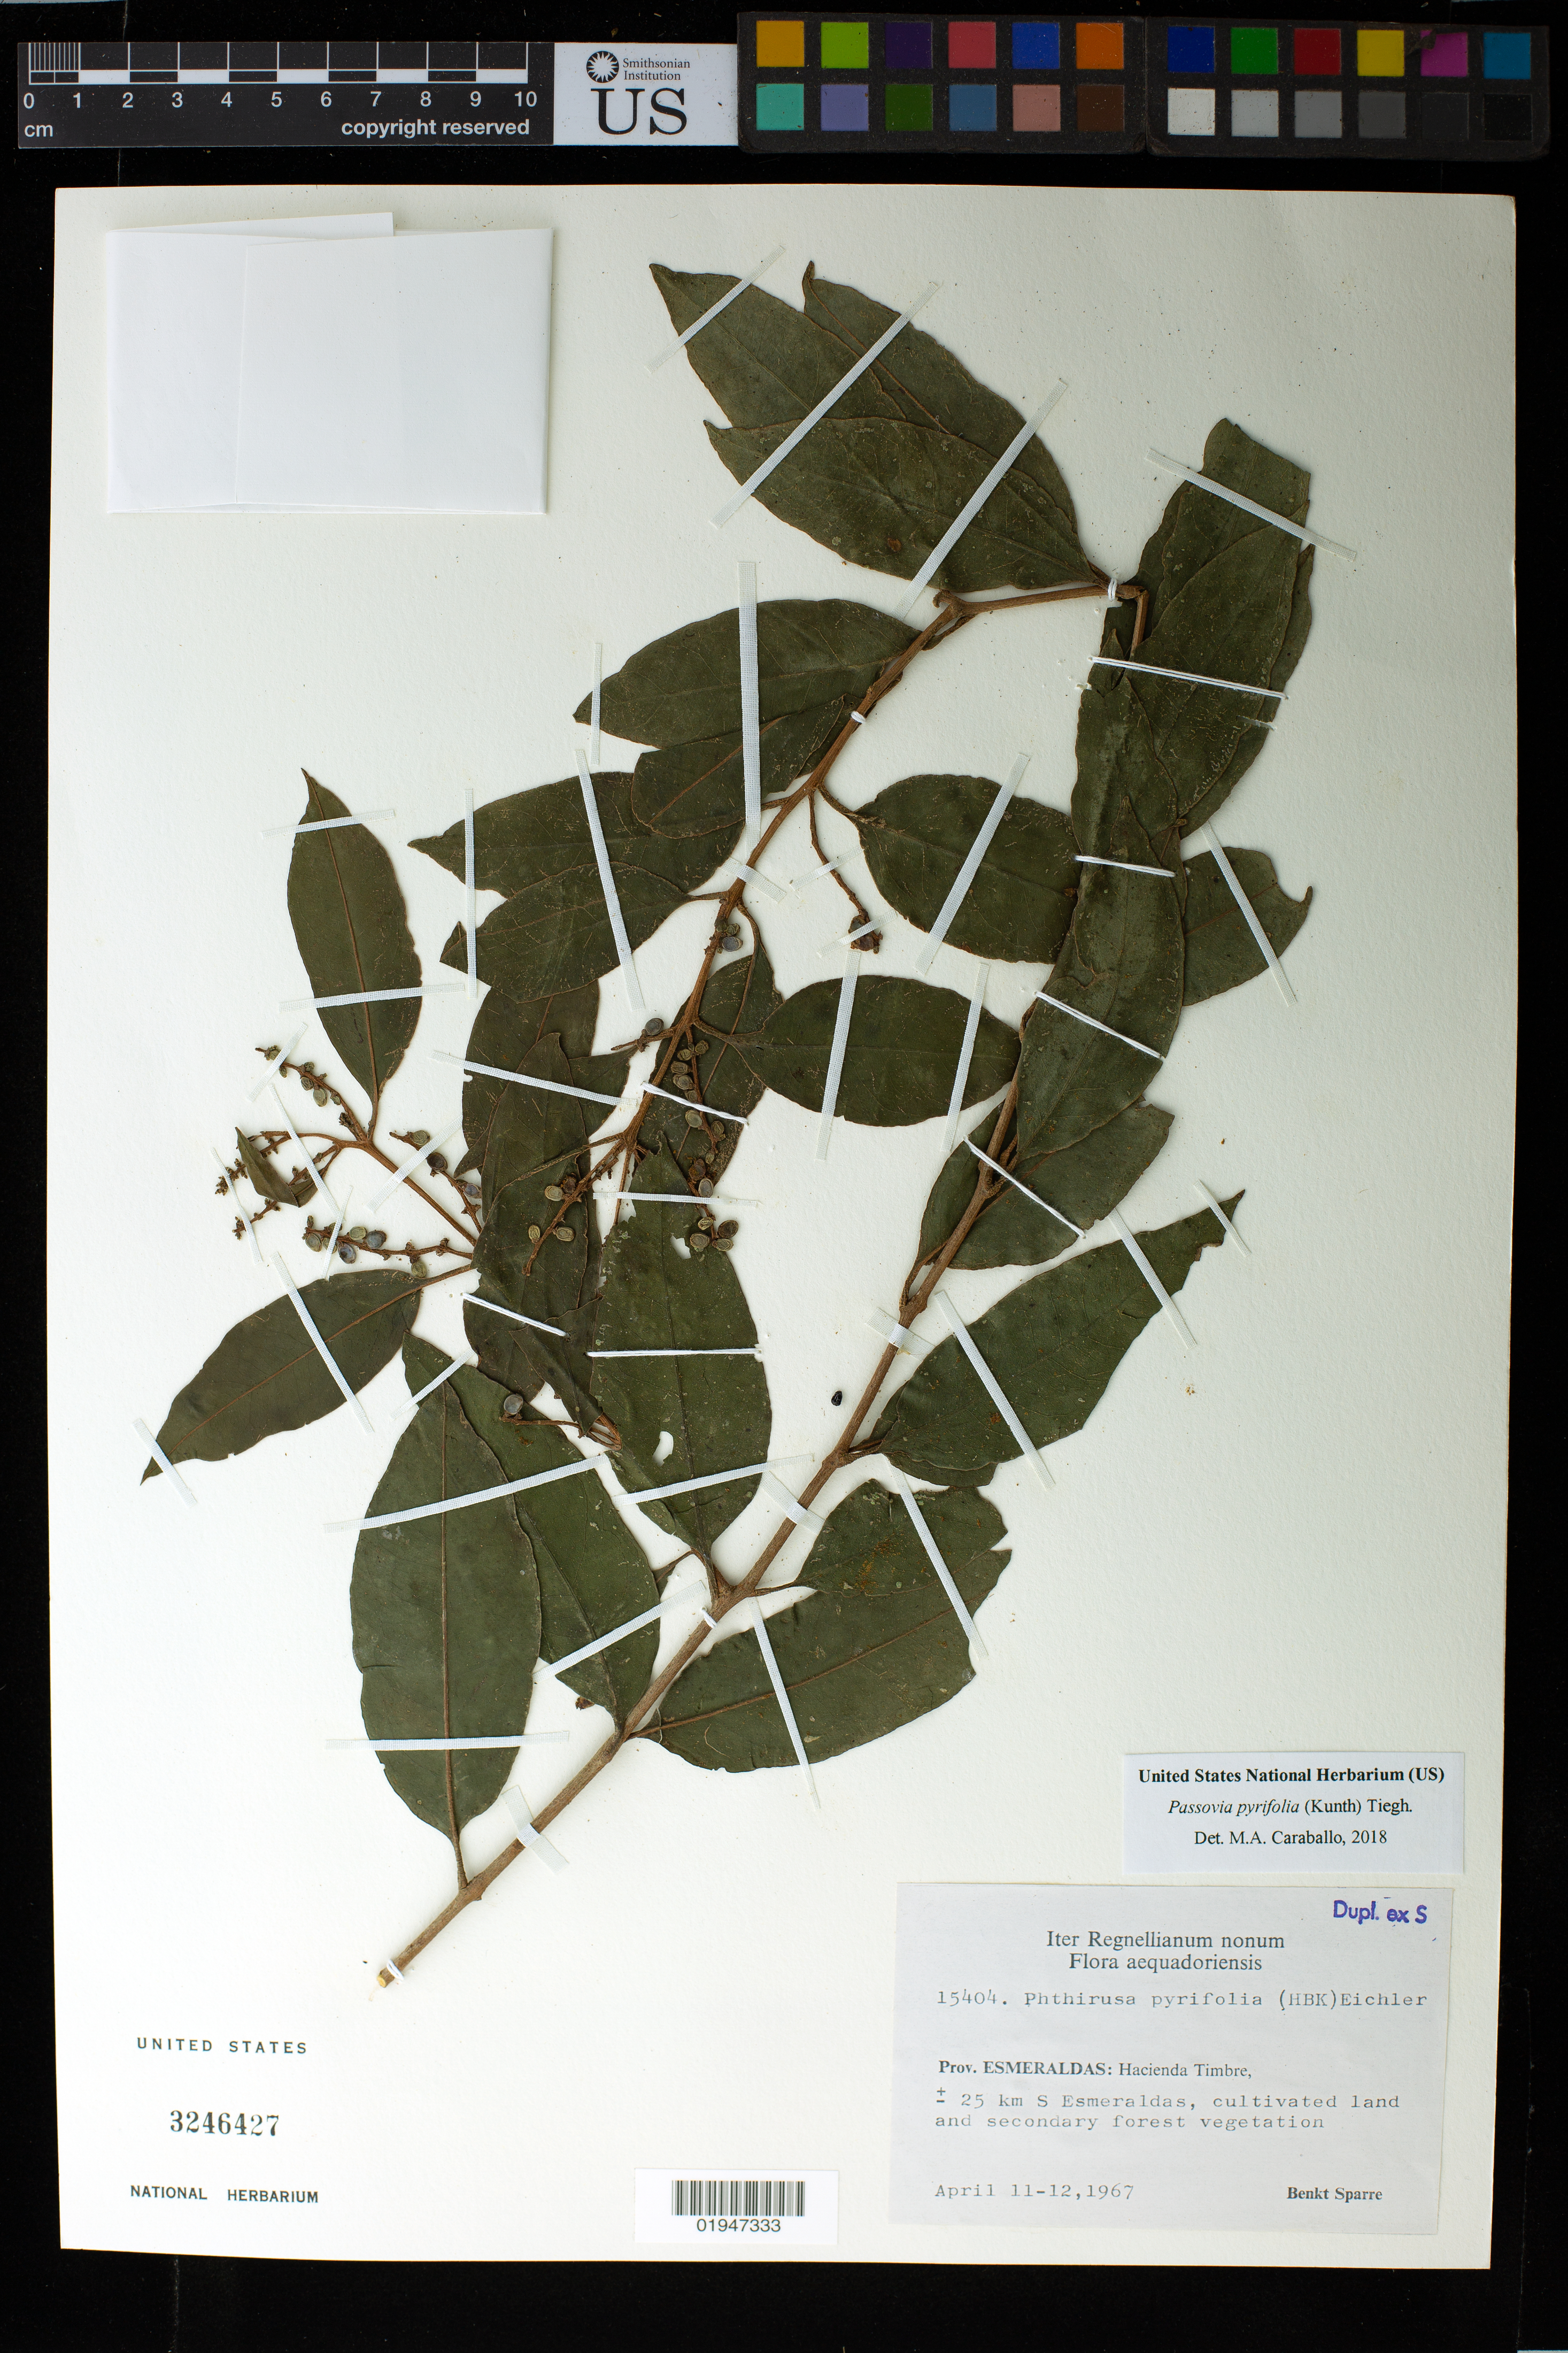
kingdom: Plantae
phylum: Tracheophyta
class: Magnoliopsida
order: Santalales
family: Loranthaceae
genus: Passovia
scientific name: Passovia pyrifolia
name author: (Kunth) Tiegh.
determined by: Caraballo-Ortiz, Marcos A., (MISS), University of Mississippi (UNITED STATES)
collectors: B. Sparre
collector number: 15404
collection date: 1967-04-11/1967-04-12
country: Ecuador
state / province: Esmeraldas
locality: Hacienda Timbre, ± 25 km S Esmeraldas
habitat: Cultivated land and secondary forest vegetation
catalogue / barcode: US 3246427